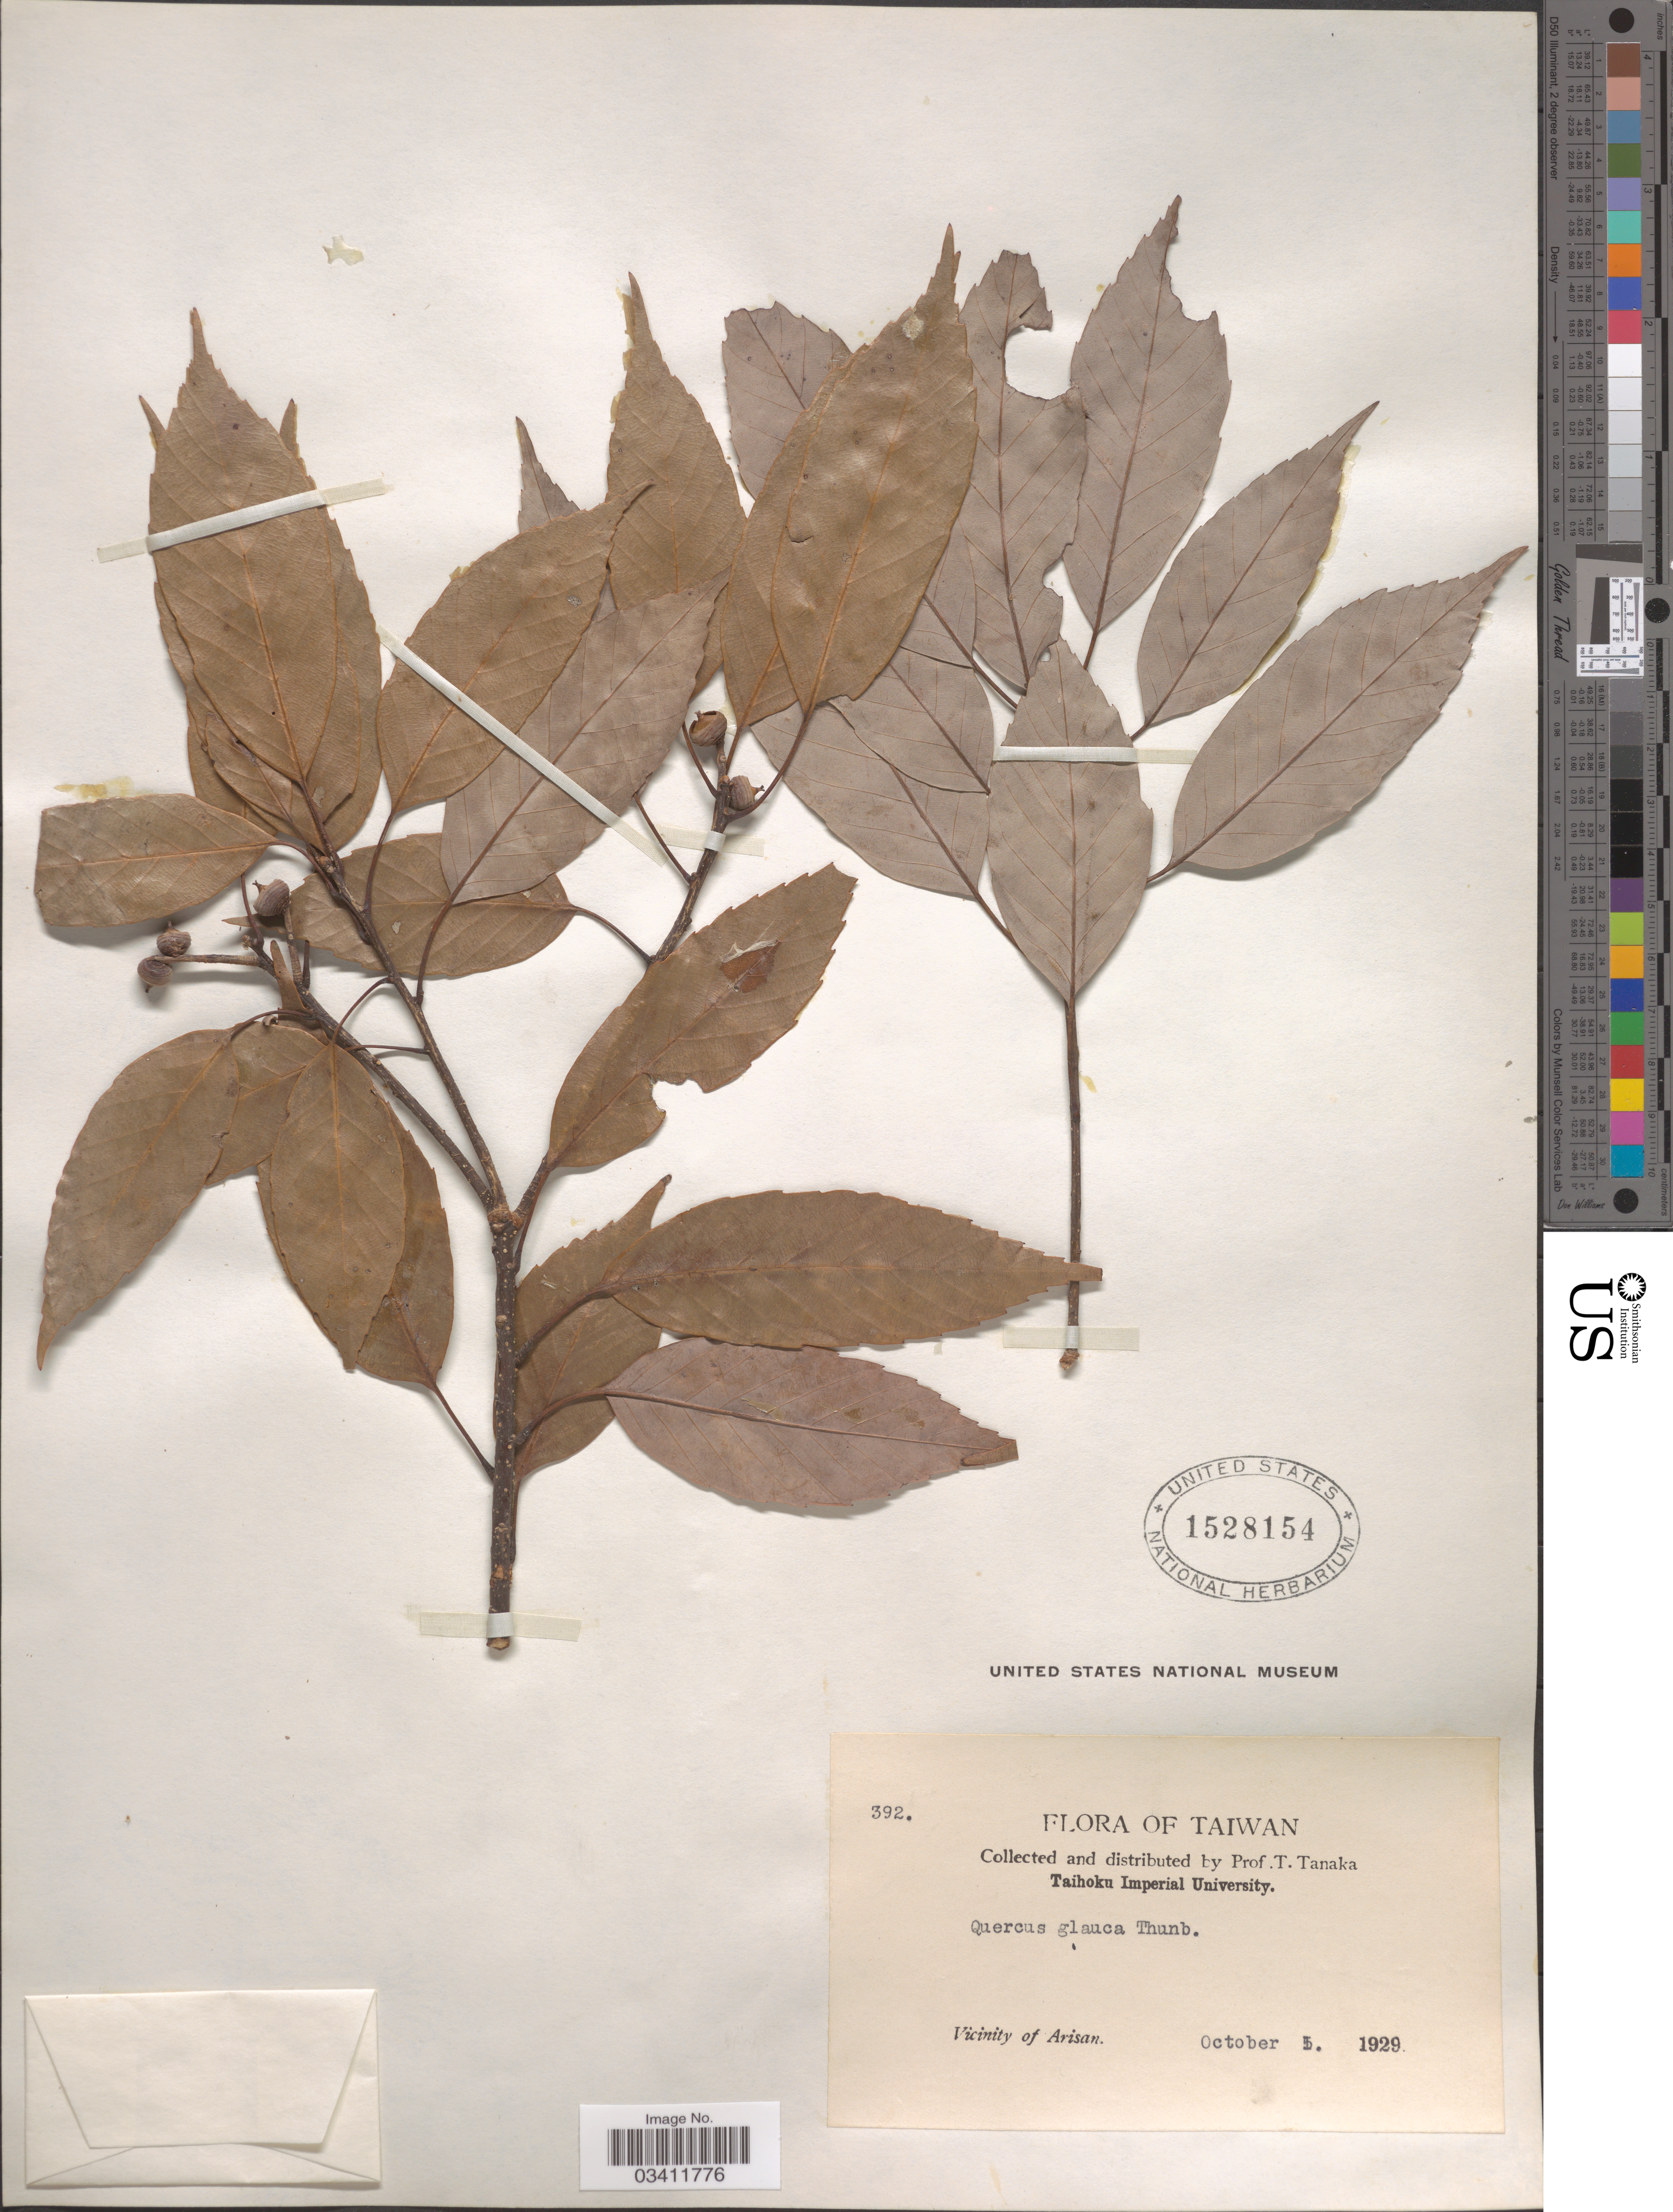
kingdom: Plantae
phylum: Tracheophyta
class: Magnoliopsida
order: Fagales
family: Fagaceae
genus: Quercus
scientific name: Quercus glauca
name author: Thunb.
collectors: T. Tanaka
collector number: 392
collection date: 1929-10-05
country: Taiwan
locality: Vicinity of Arisan.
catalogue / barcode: US 1528154